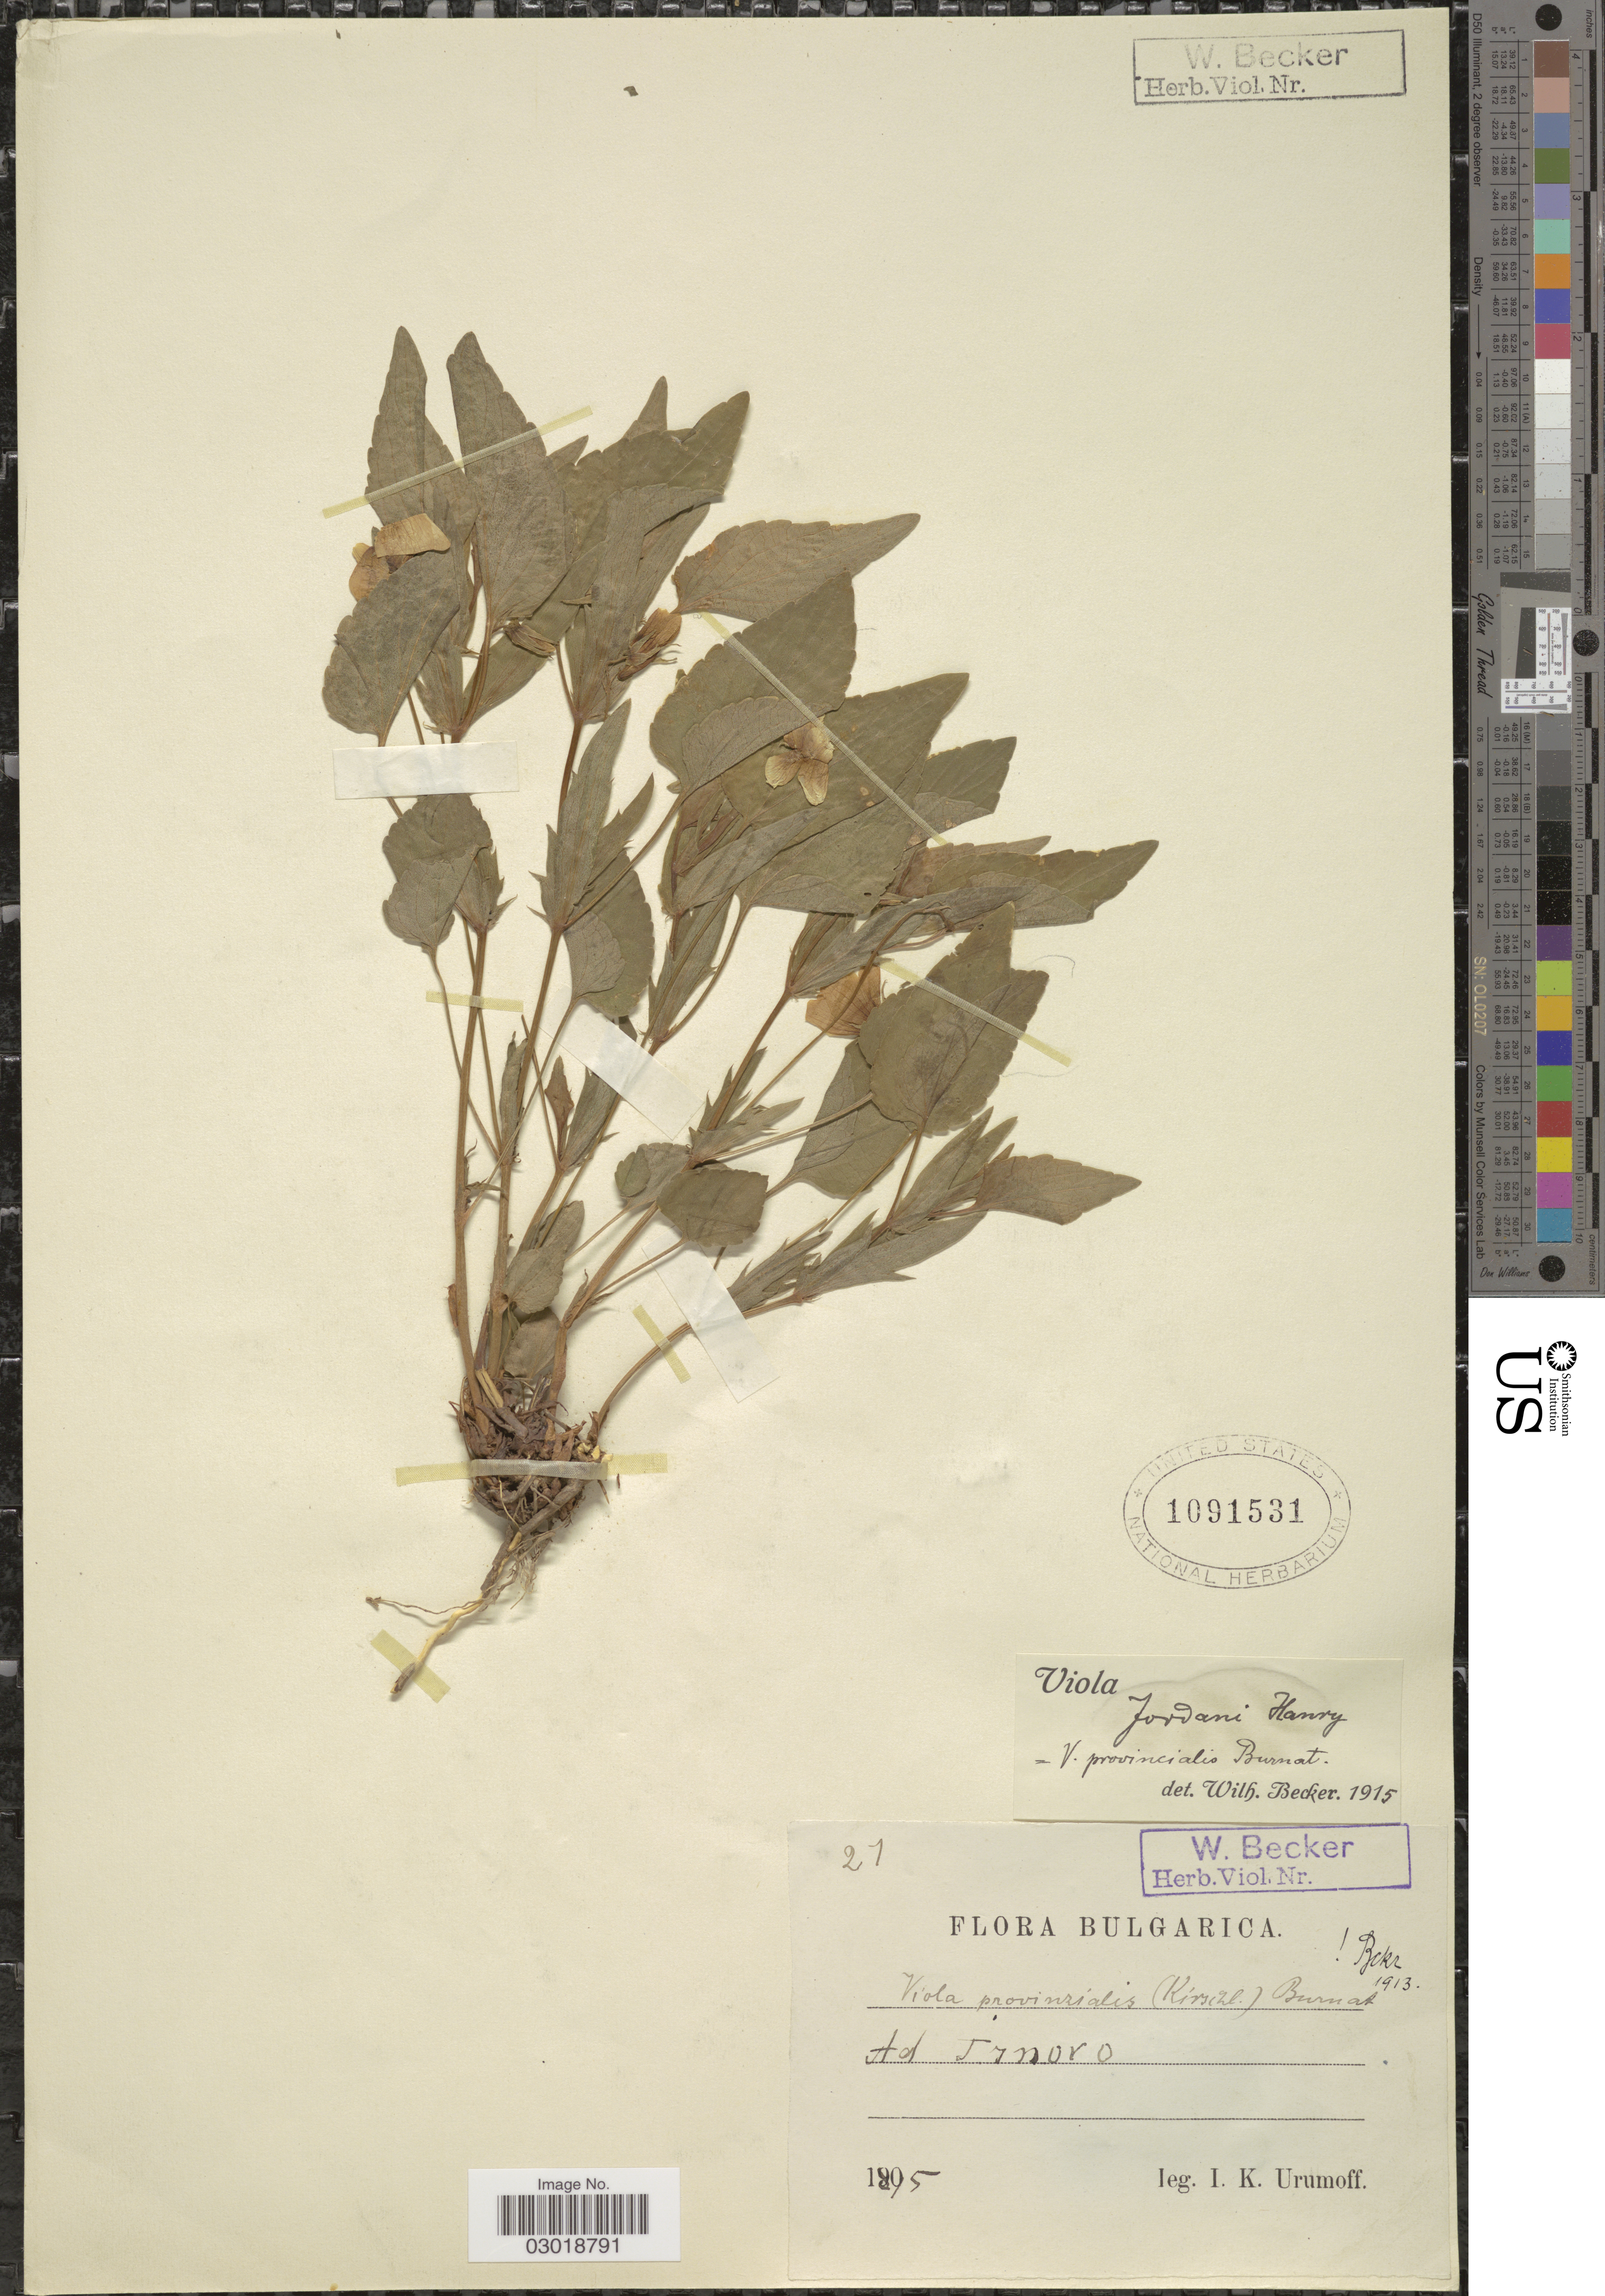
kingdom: Plantae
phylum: Tracheophyta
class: Magnoliopsida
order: Malpighiales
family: Violaceae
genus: Viola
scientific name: Viola jordanii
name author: Hanry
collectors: I. K. Urumoff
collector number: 21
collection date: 1895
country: Bulgaria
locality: Ad Tarnovo.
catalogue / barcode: US 1091531